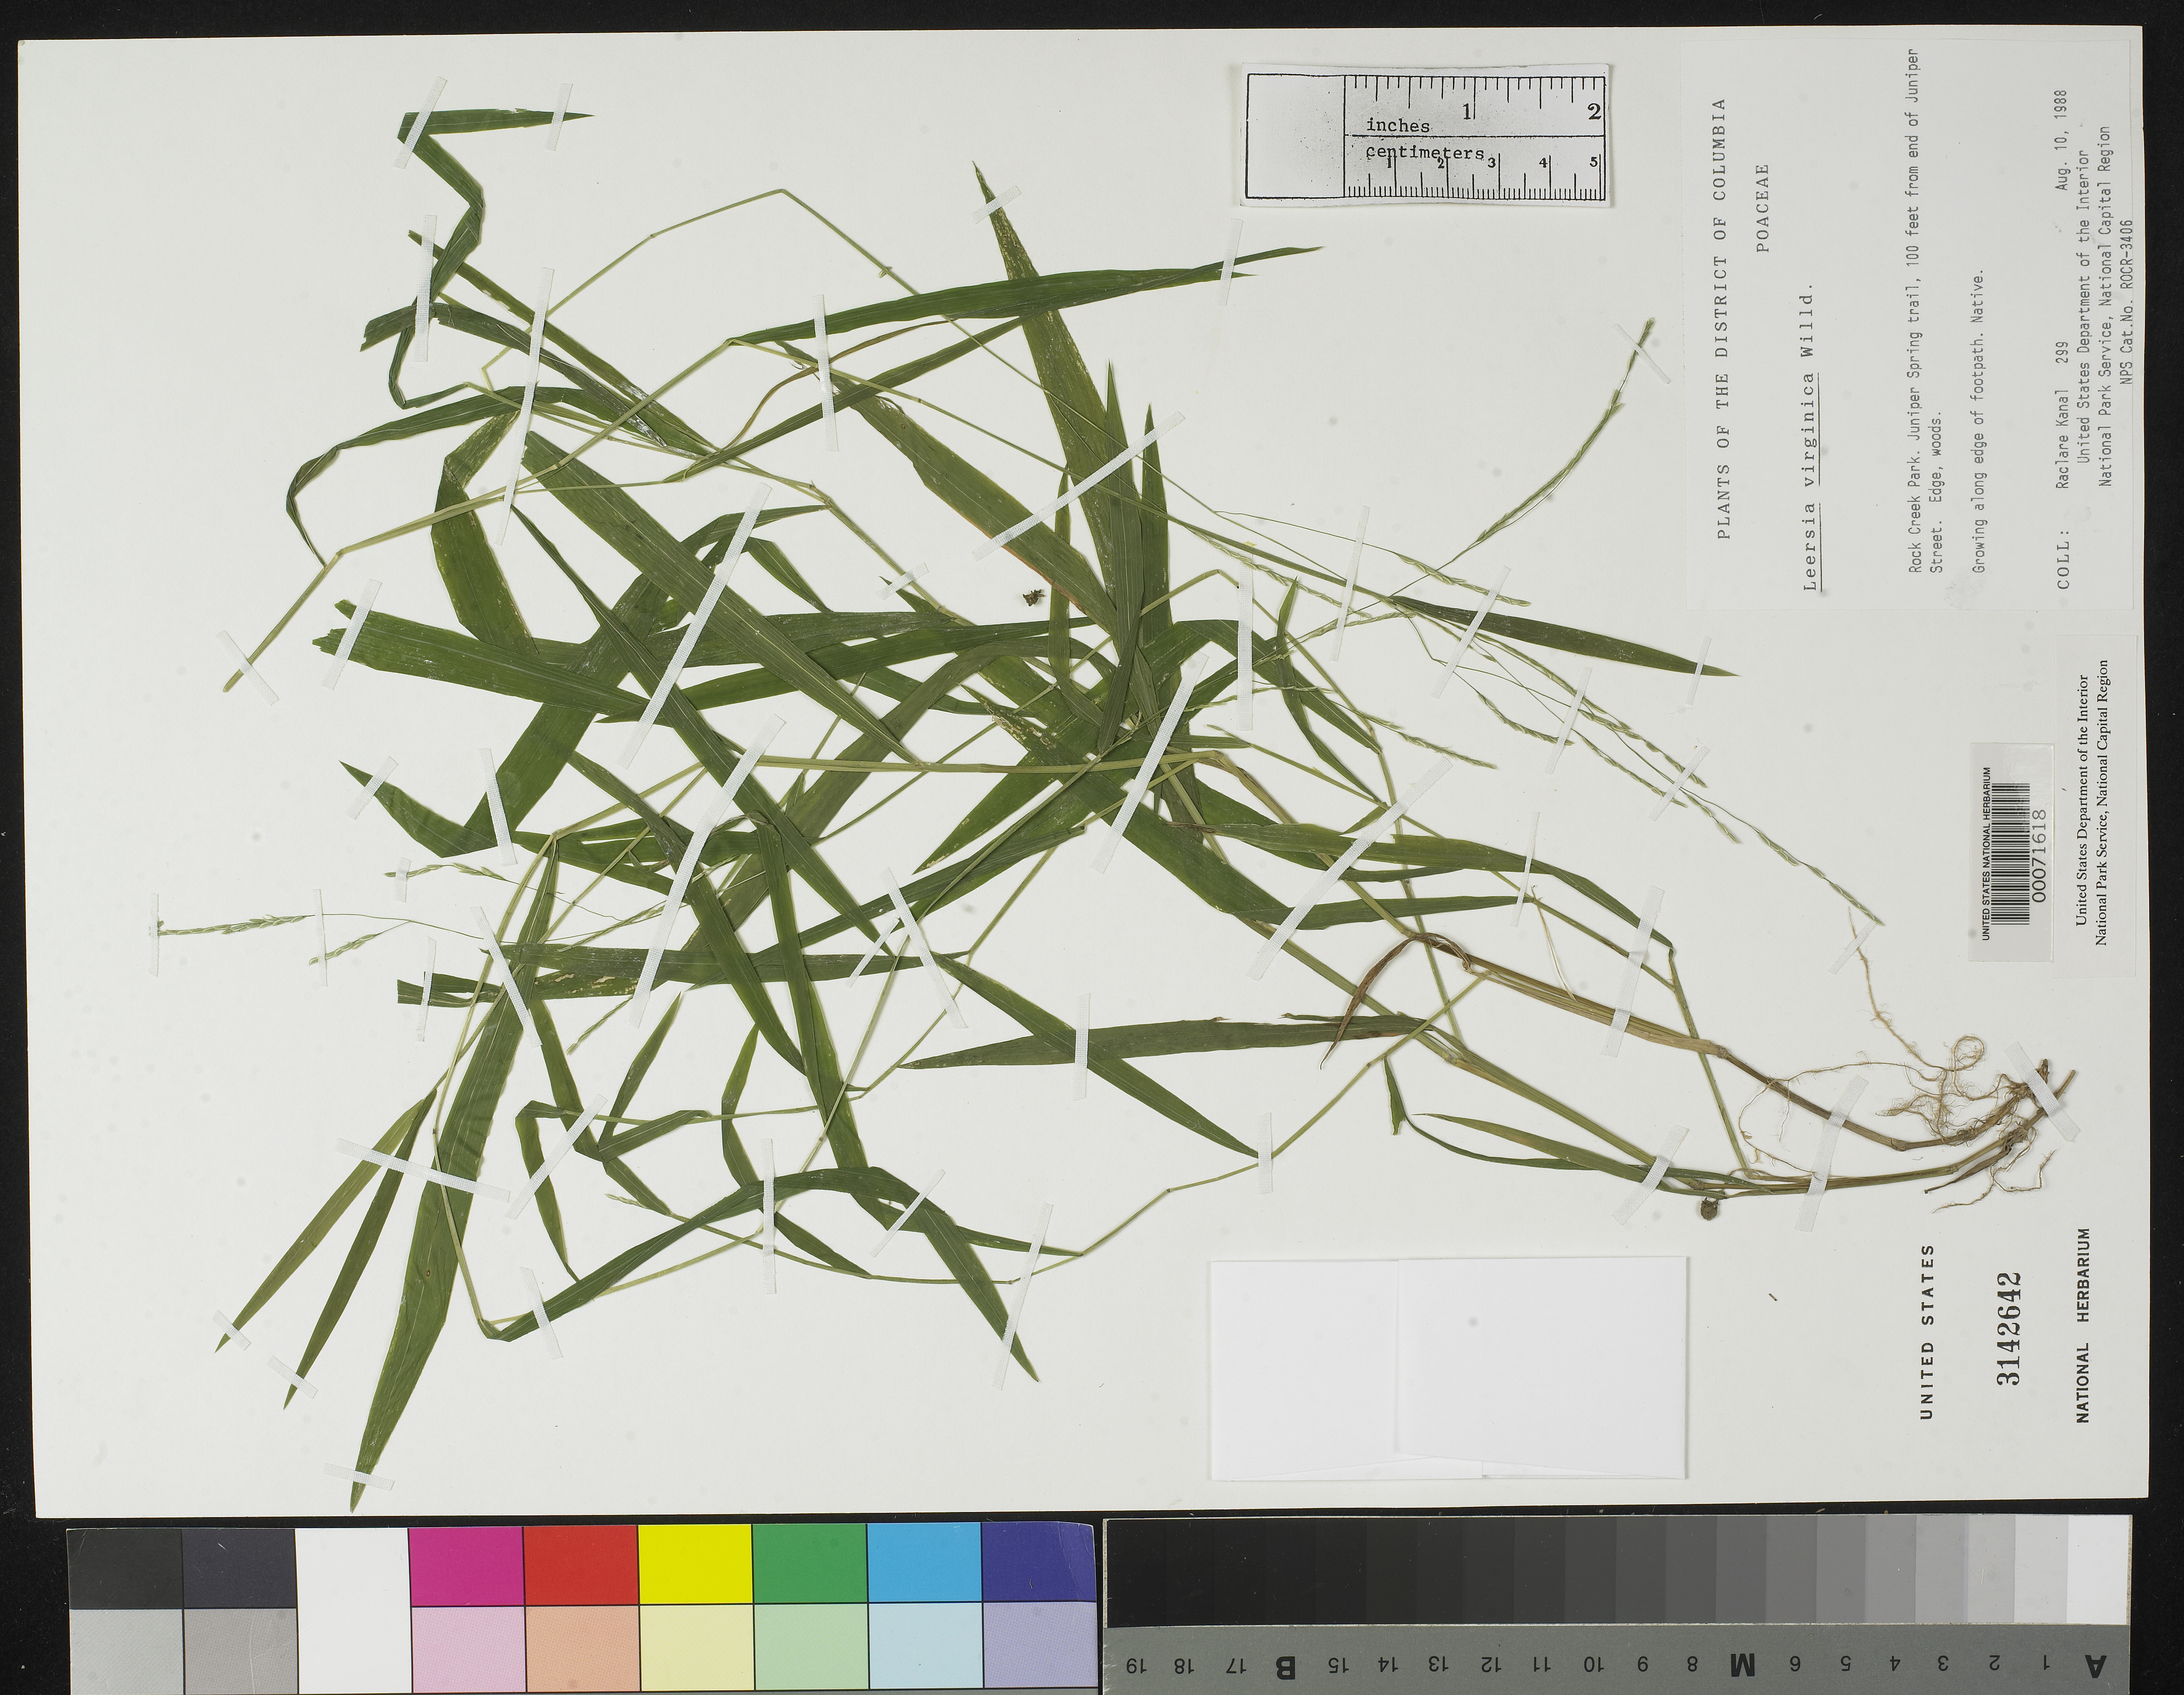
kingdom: Plantae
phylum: Tracheophyta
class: Liliopsida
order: Poales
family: Poaceae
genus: Leersia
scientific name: Leersia virginica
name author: Willd.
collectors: R. Kanal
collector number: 299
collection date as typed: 10 Aug 1988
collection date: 1988-08-10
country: United States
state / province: District of Columbia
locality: Rock Creek Park, Juniper Spring Trail Rock Creek Park and Vicinity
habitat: Edge of woods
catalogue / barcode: US 3142642